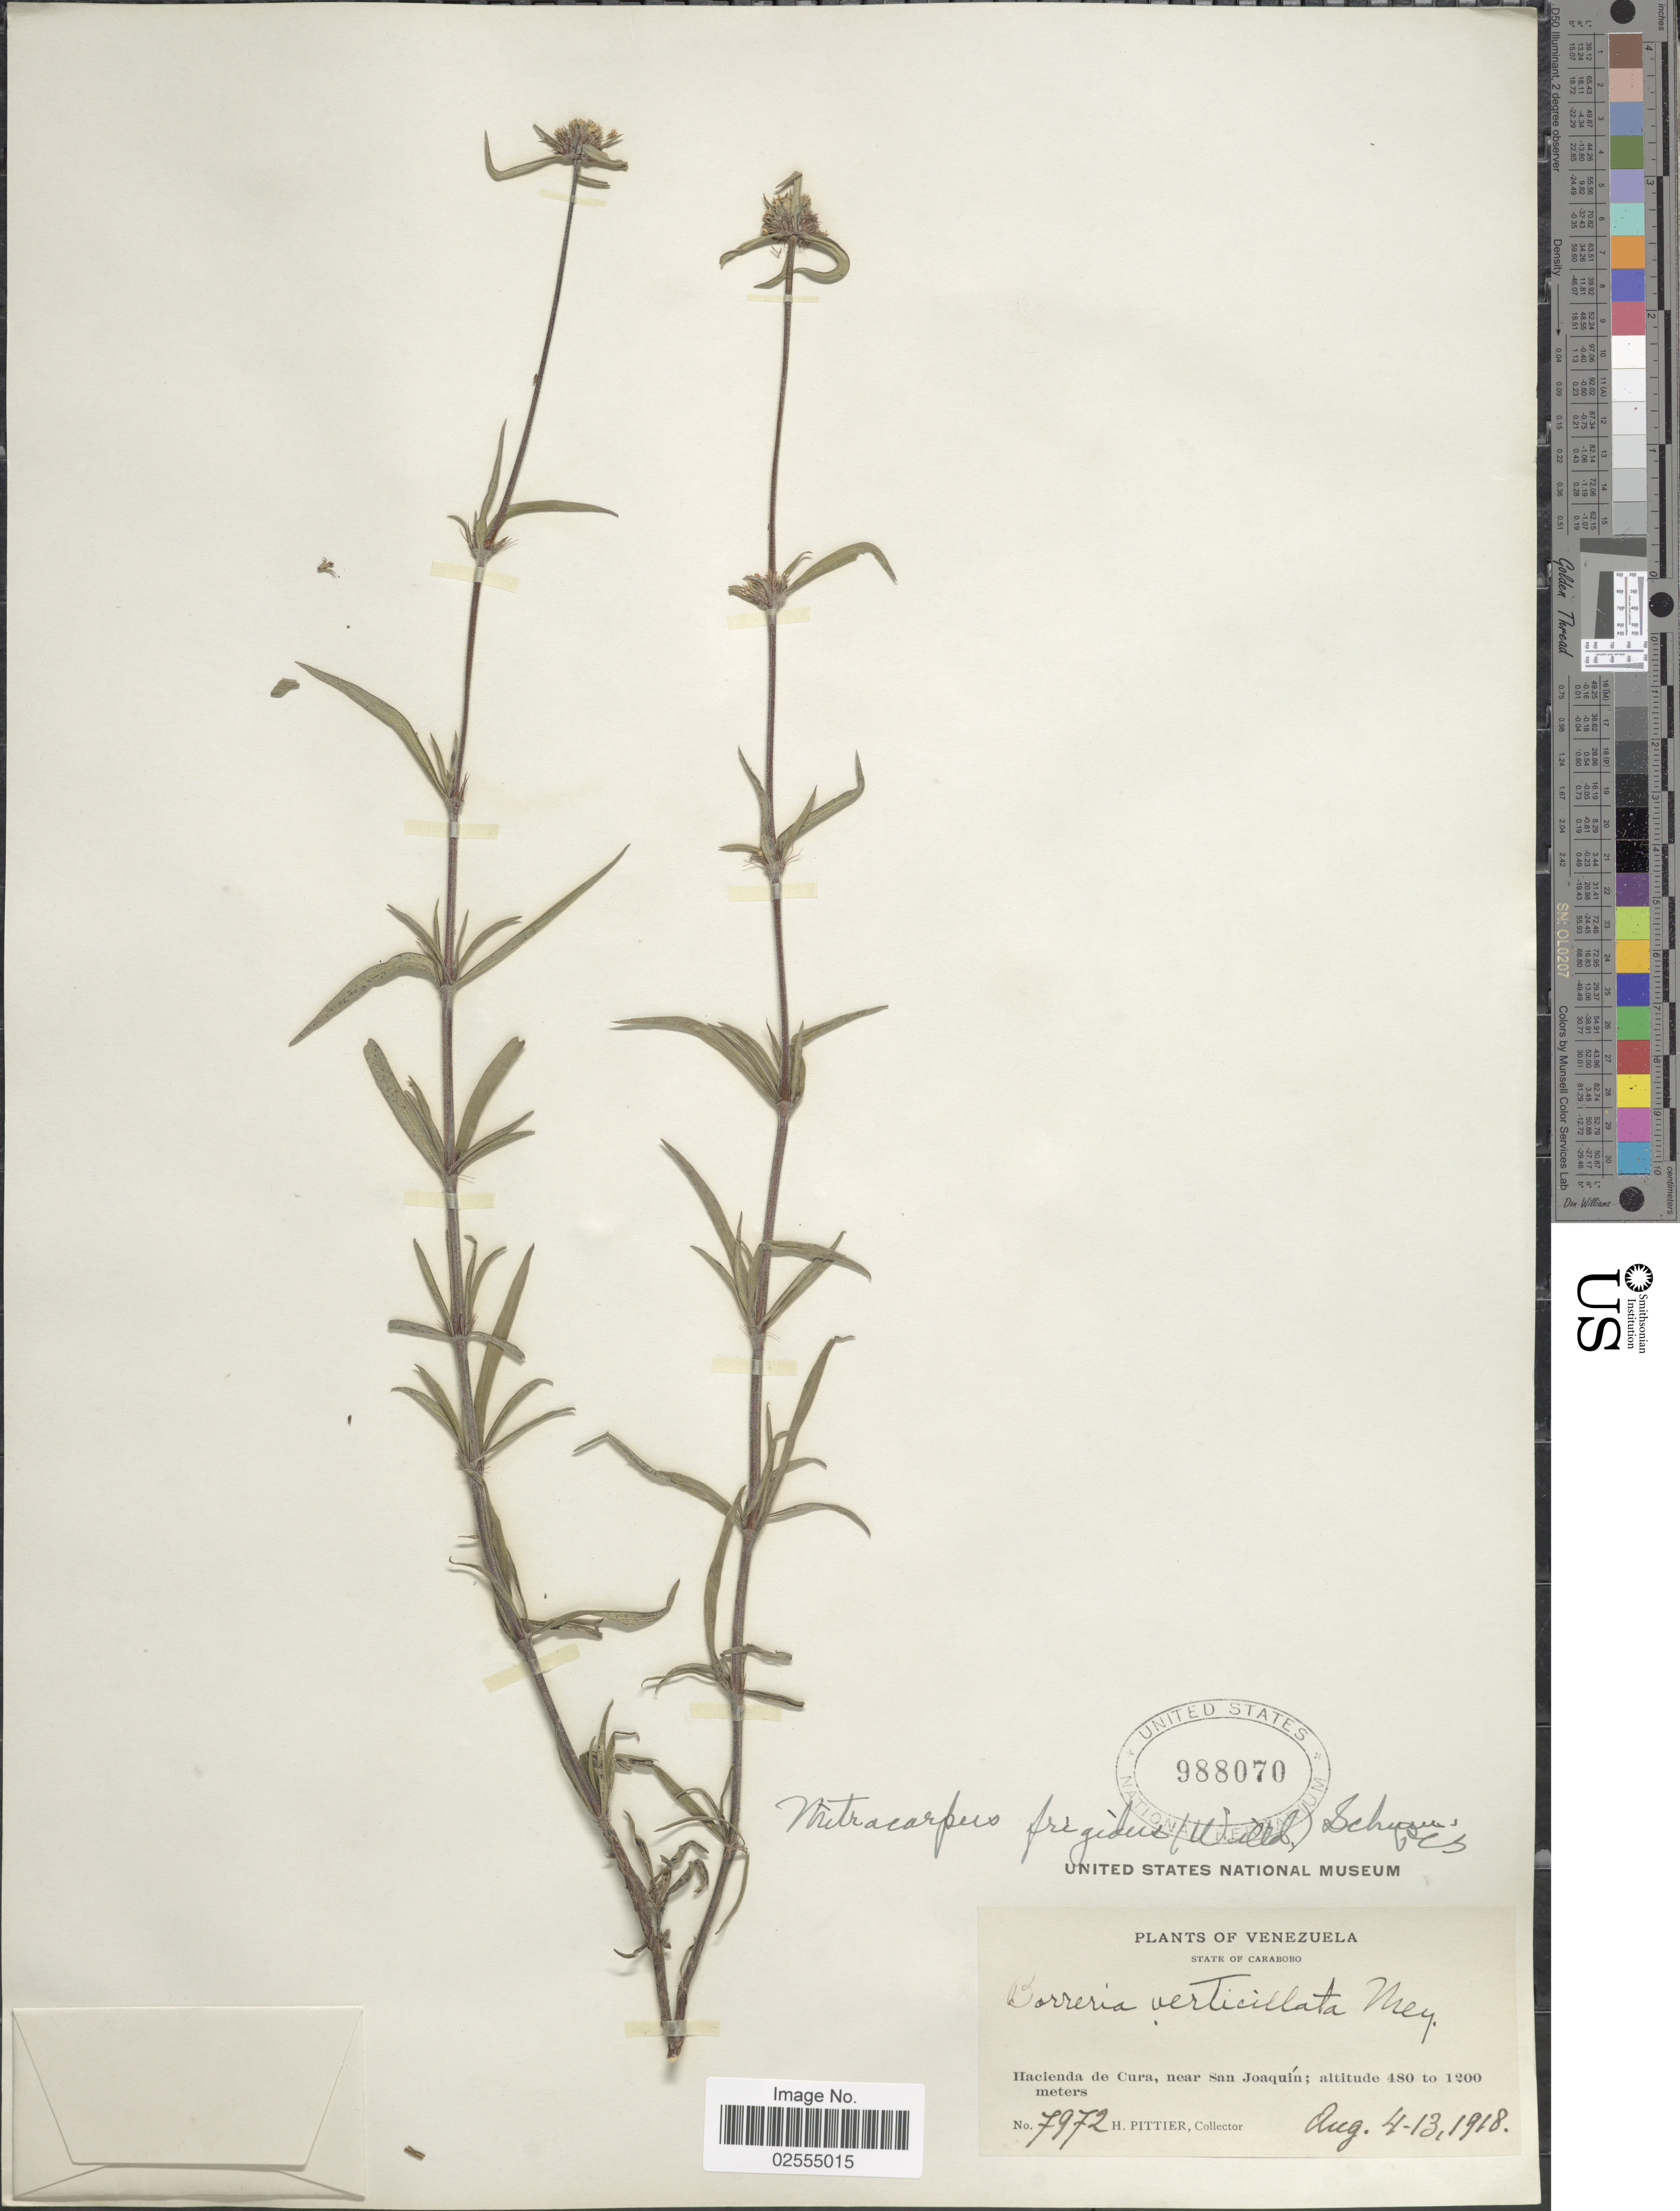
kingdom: Plantae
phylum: Tracheophyta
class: Magnoliopsida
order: Gentianales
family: Rubiaceae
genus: Mitracarpus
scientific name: Mitracarpus frigidus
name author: (Willd. ex Roem. & Schult.) K. Schum.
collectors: H. F. Pittier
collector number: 7972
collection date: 1918-08-04/1918-08-13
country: Venezuela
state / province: Carabobo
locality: Hacienda de Cura, near San Joaquín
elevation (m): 480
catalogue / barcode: US 988070